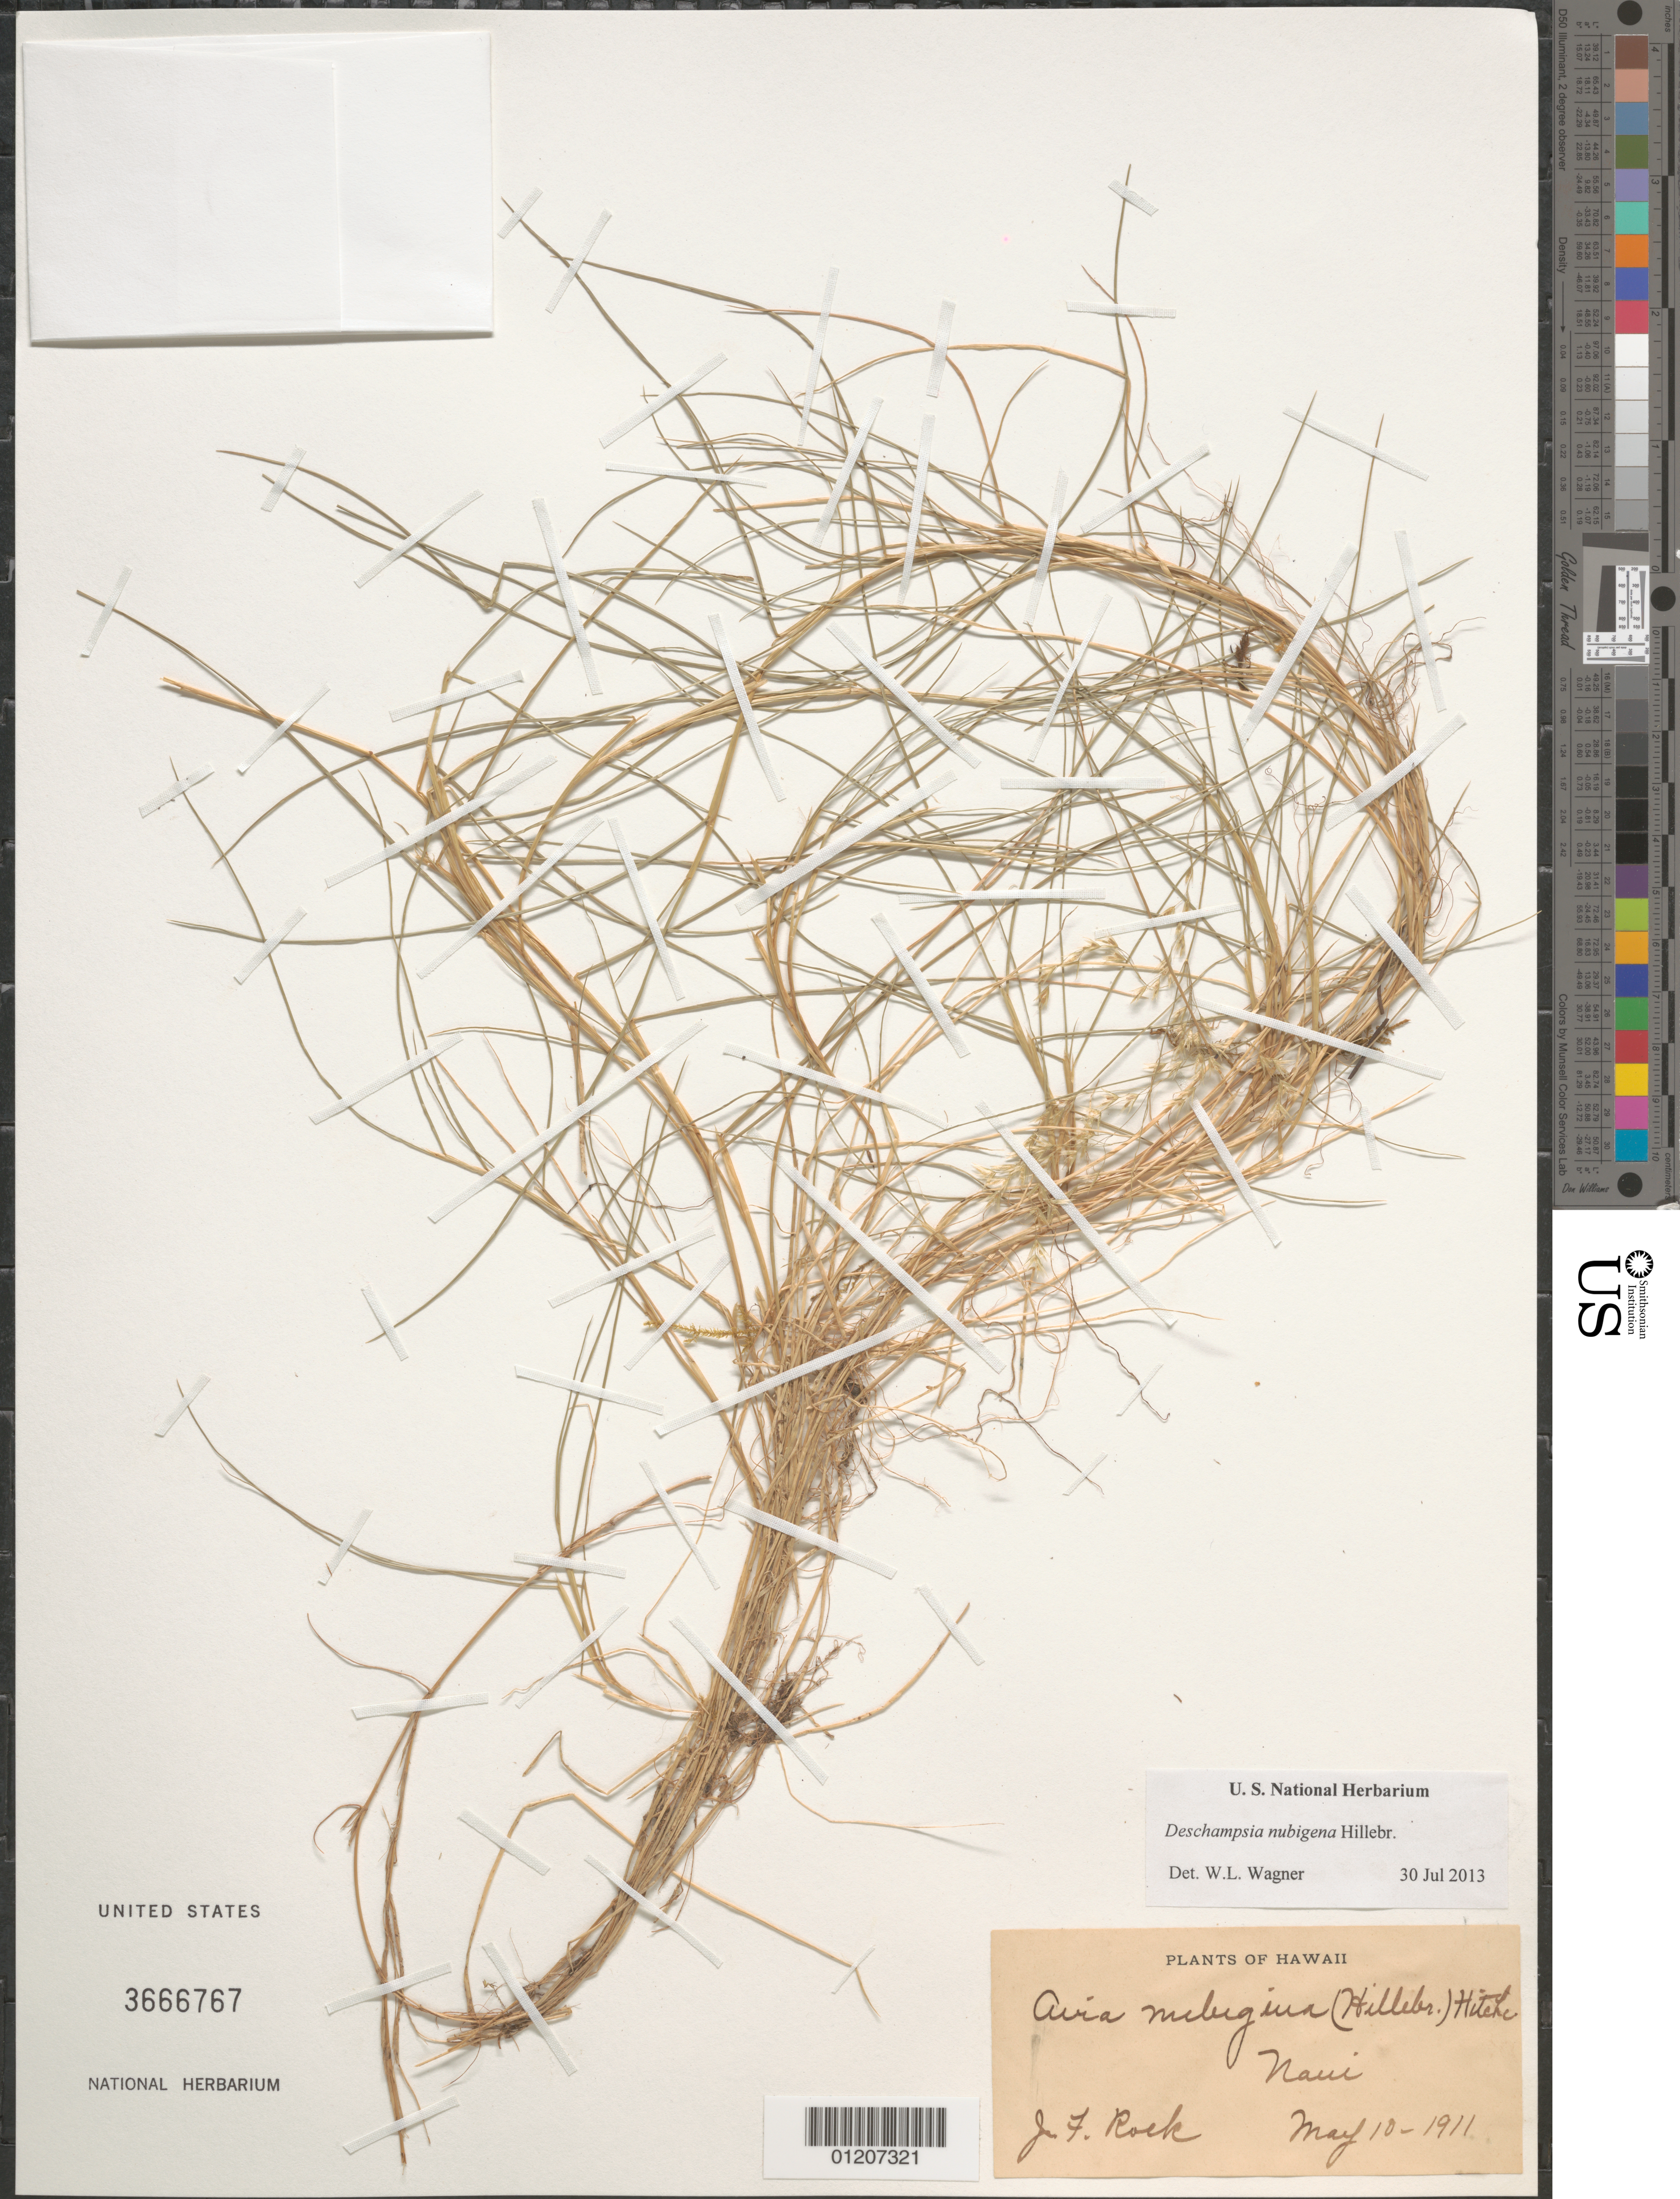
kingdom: Plantae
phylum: Tracheophyta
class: Liliopsida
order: Poales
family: Poaceae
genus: Deschampsia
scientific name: Deschampsia nubigena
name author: Hillebr.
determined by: Wagner, W. L., (BOT), Smithsonian Institution - National Museum of Natural History (UNITED STATES)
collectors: J. F. Rock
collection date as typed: May 1911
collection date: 1911-05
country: United States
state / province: Hawaii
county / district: Maui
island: Maui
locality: Maui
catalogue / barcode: US 3666767